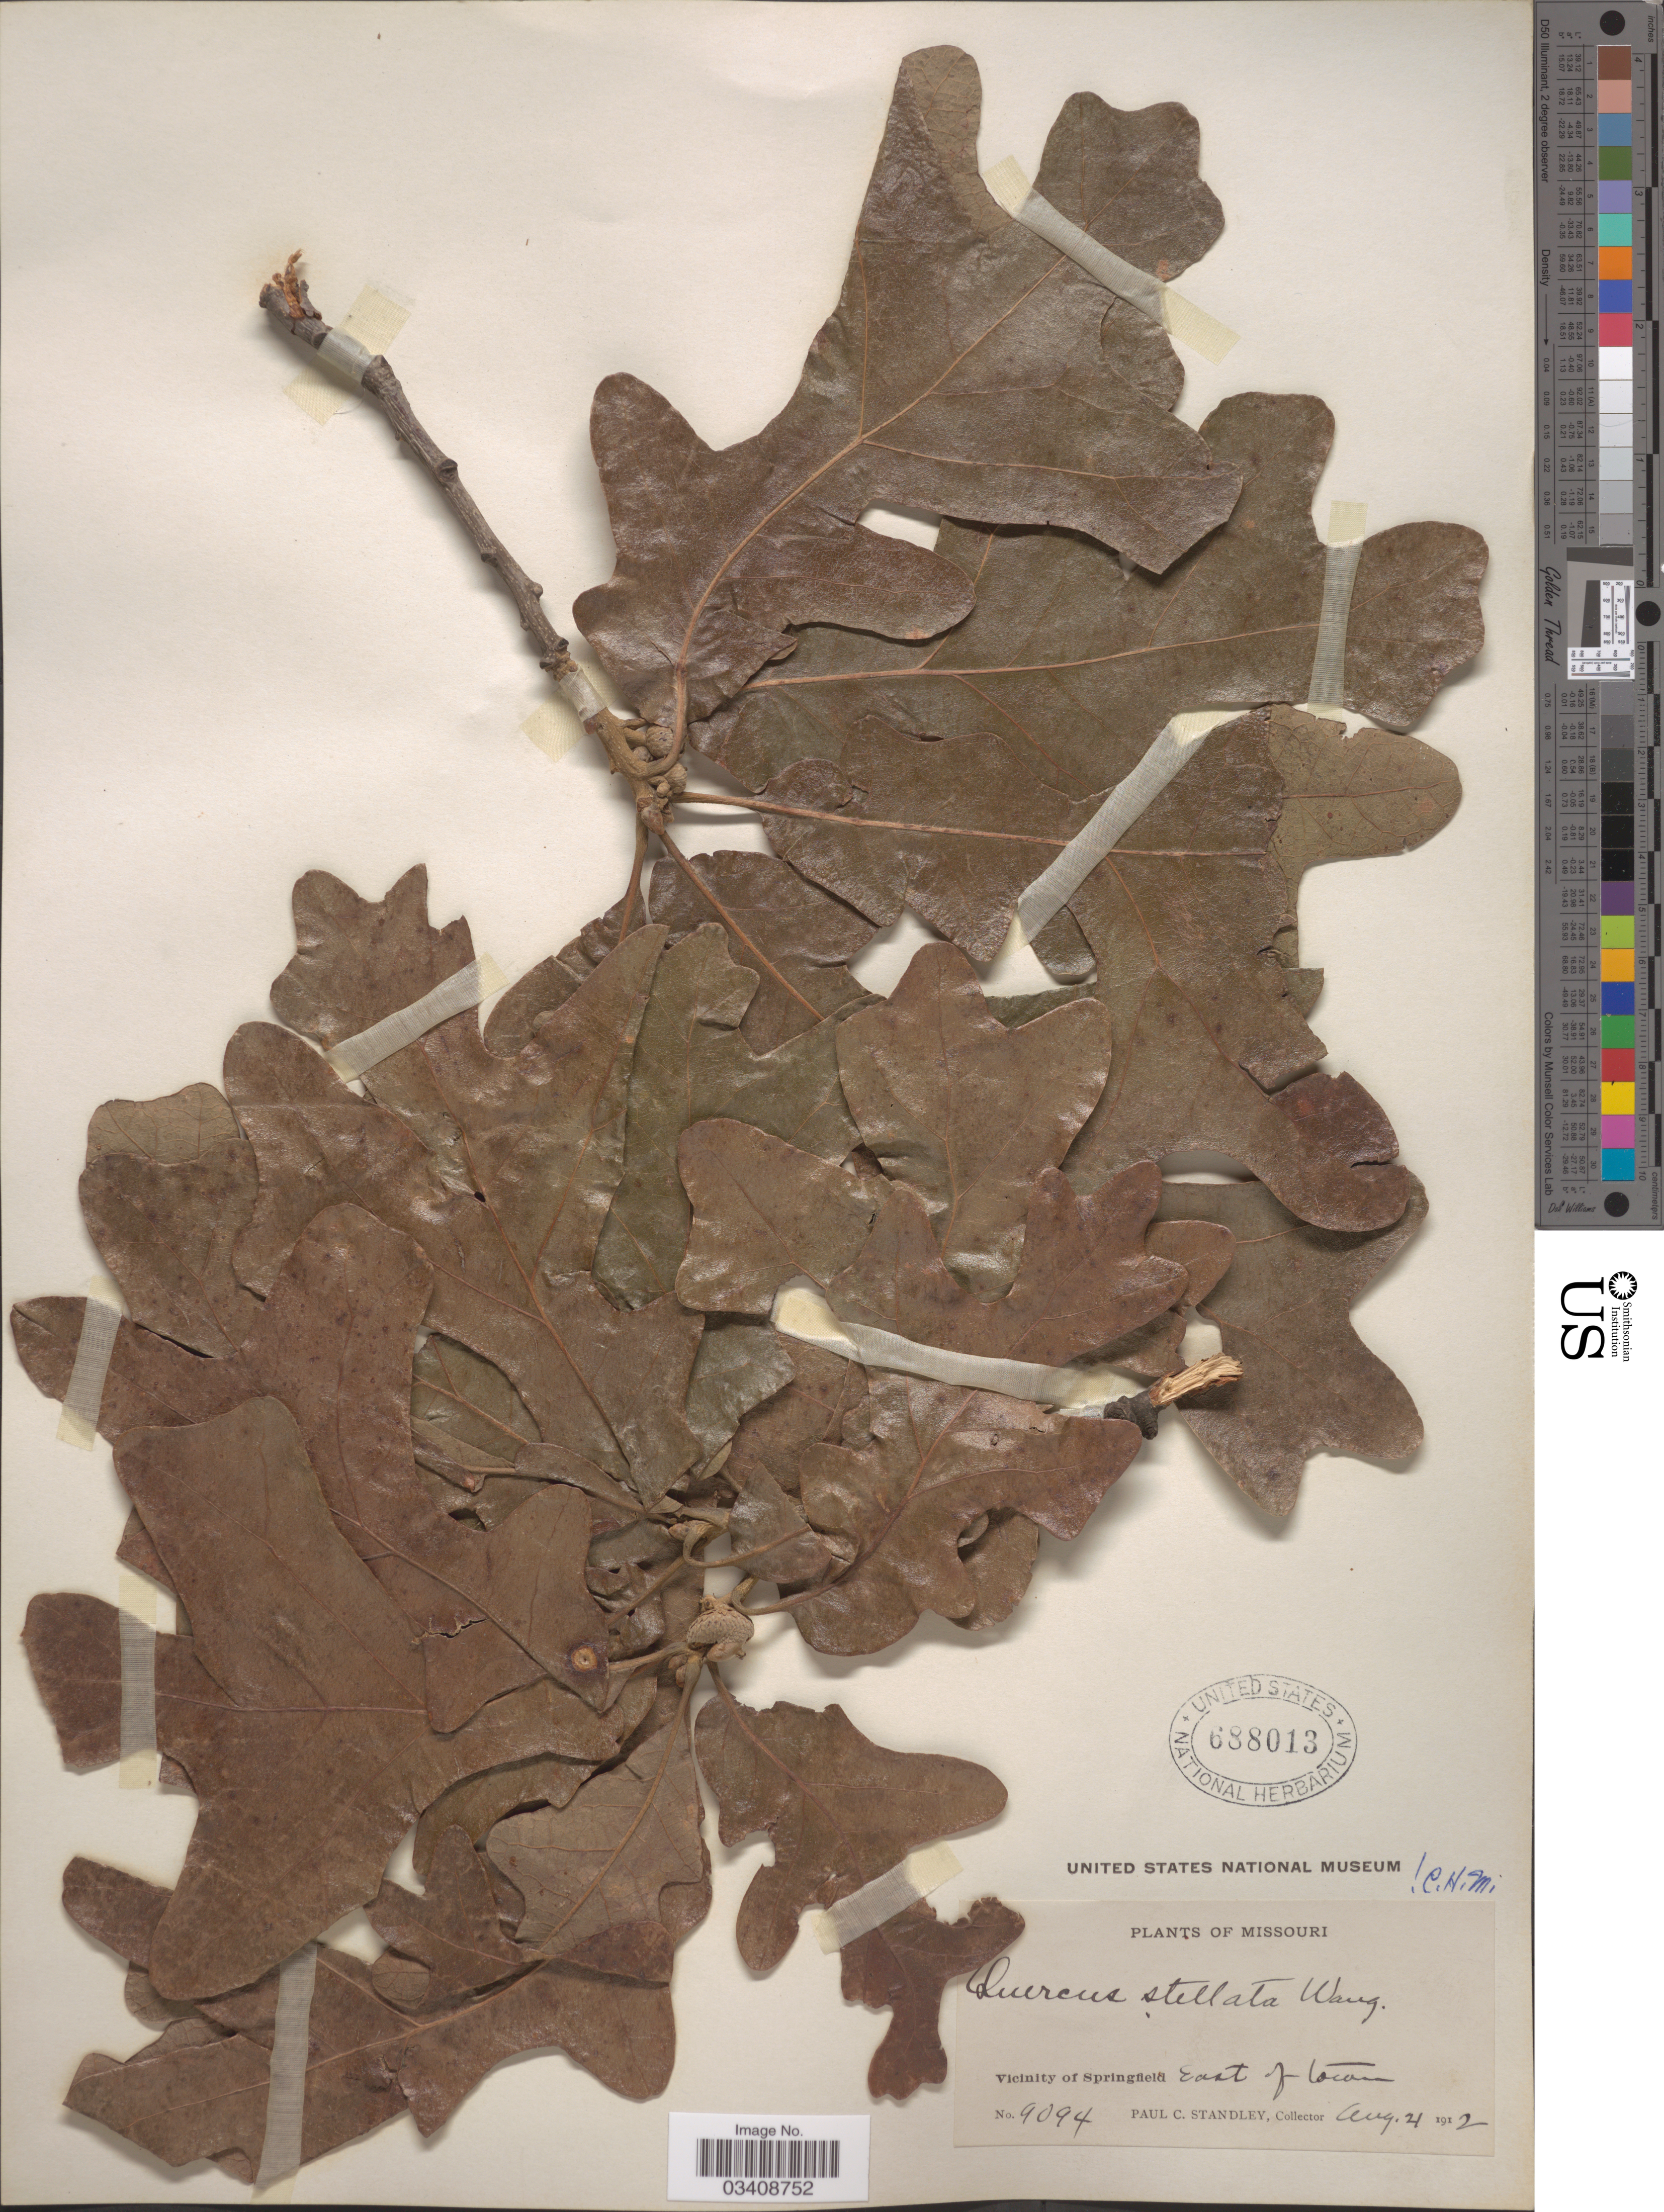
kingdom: Plantae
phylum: Tracheophyta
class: Magnoliopsida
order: Fagales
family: Fagaceae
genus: Quercus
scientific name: Quercus stellata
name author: Wangenh.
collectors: P. C. Standley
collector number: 9094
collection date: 1912-08-21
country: United States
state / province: Missouri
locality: Vicinity of Springfield. East of Town.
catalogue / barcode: US 688013